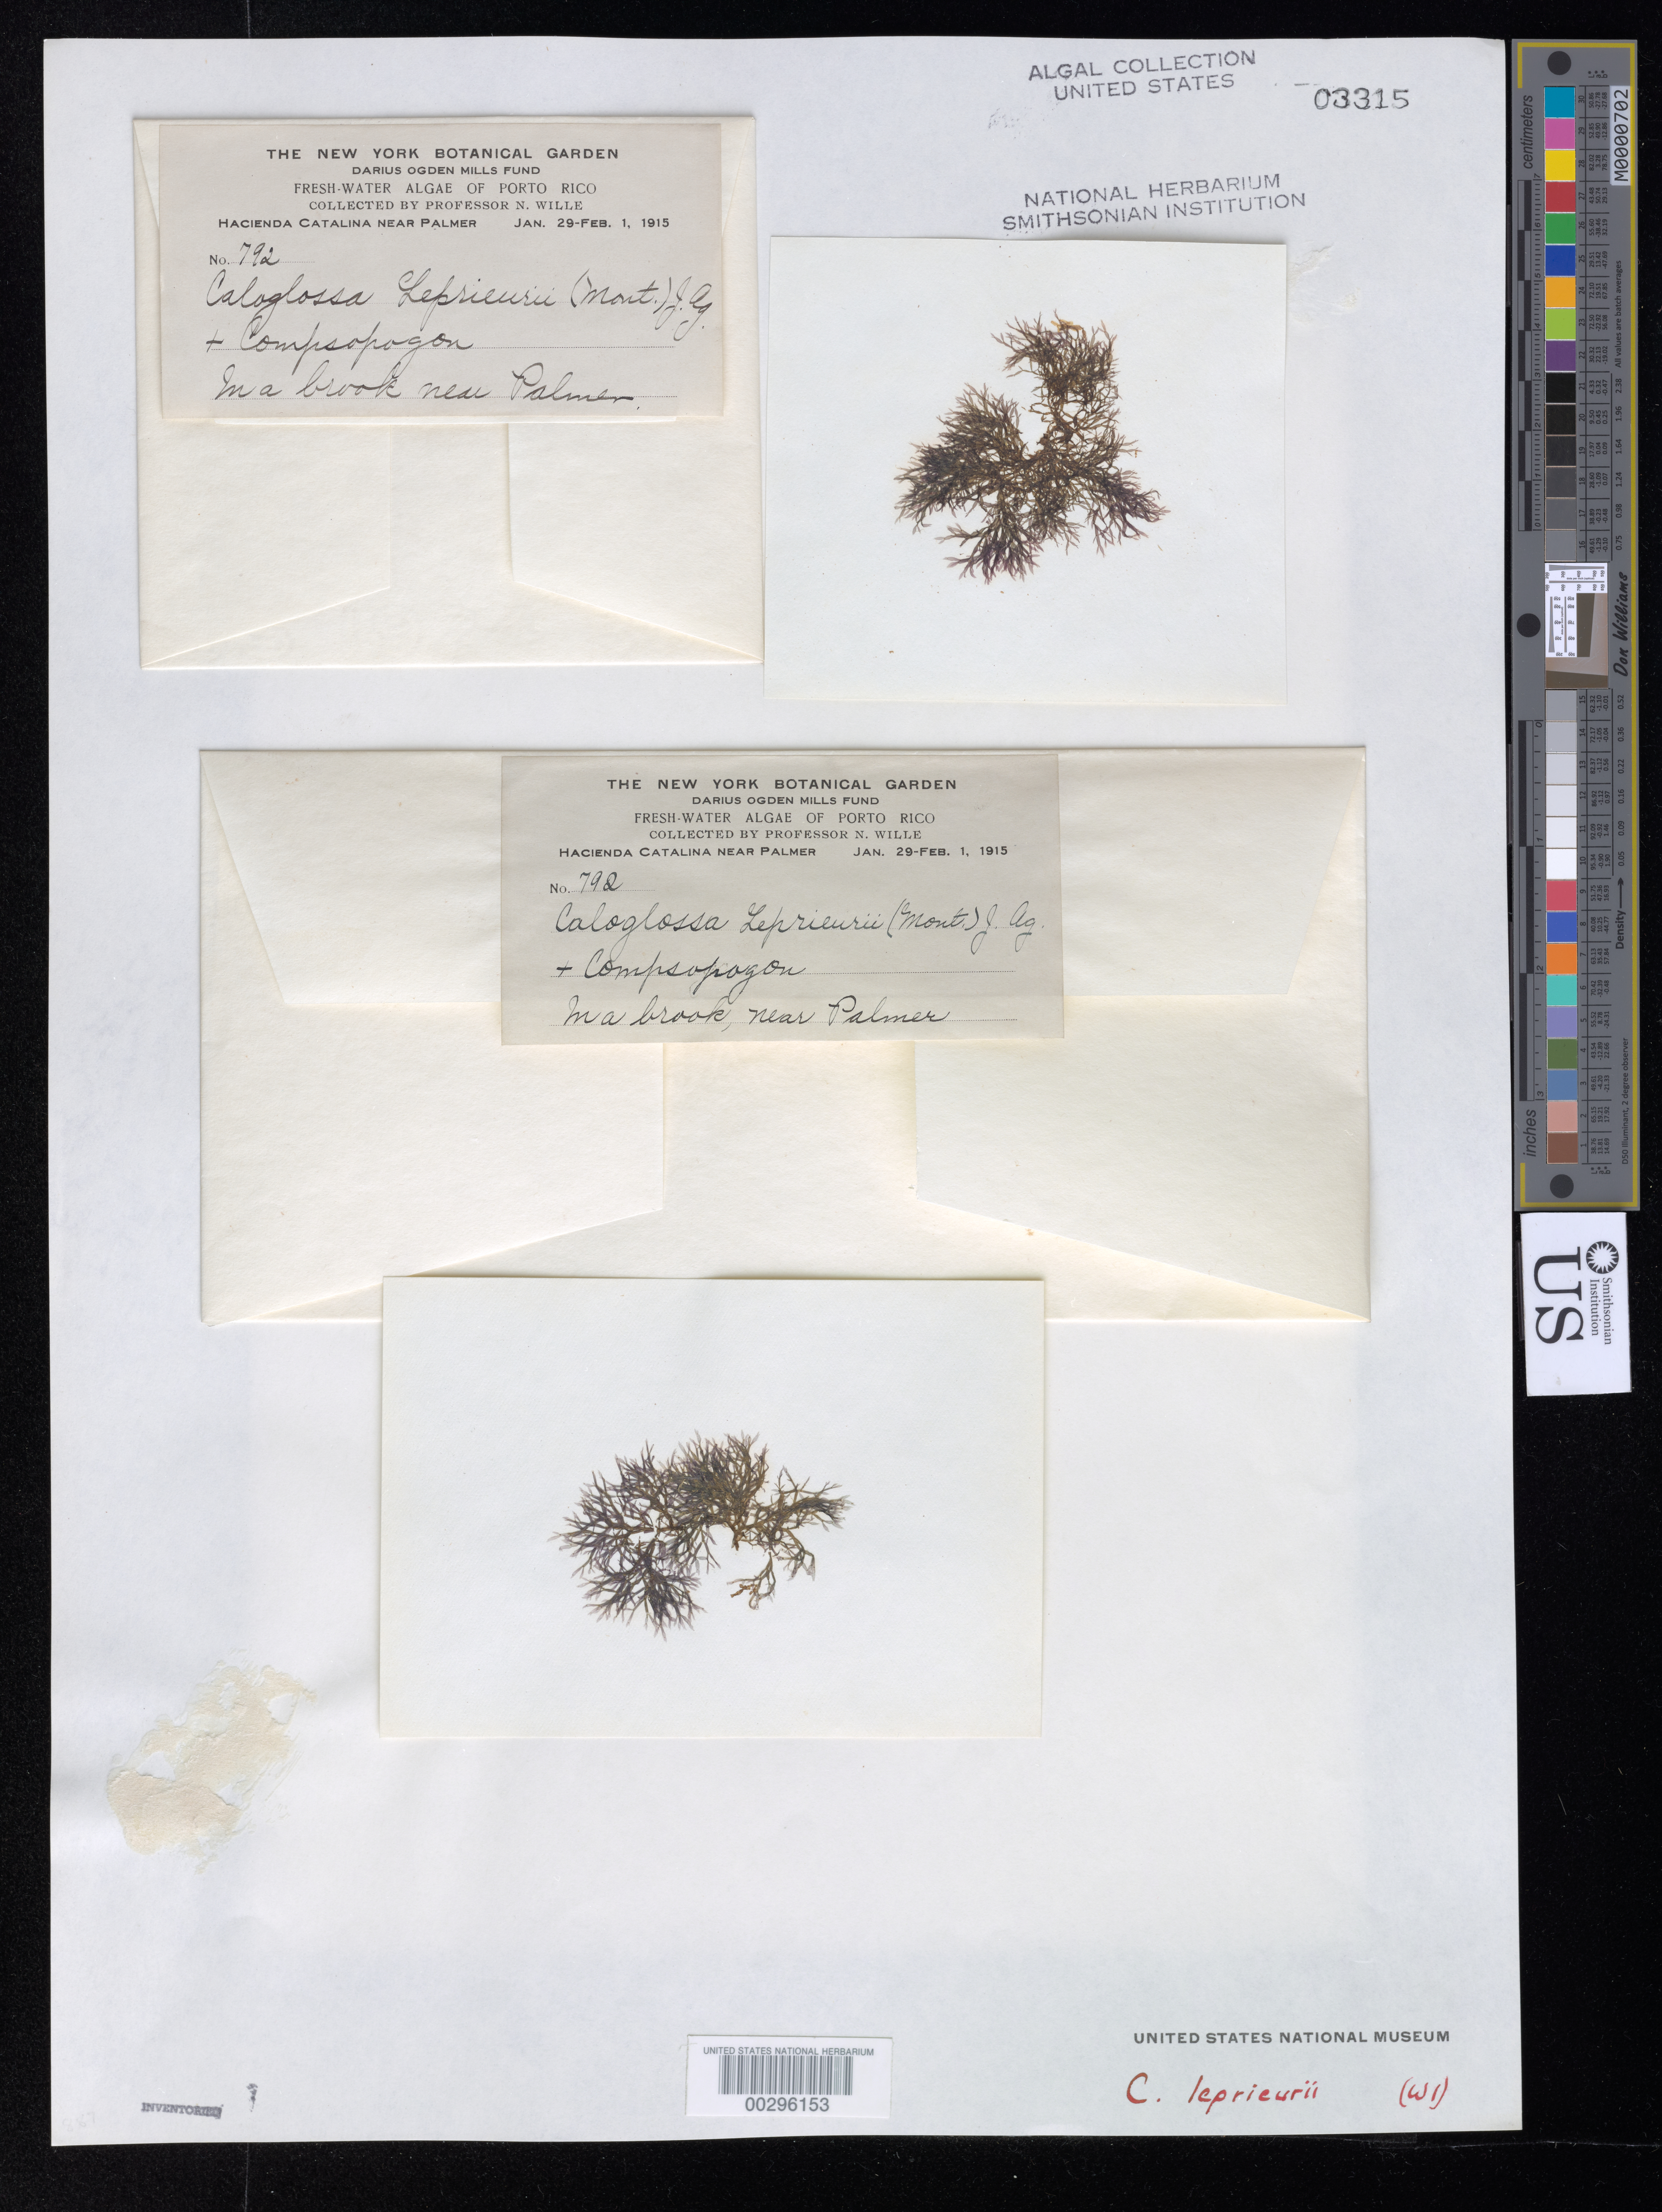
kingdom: Plantae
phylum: Rhodophyta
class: Florideophyceae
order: Ceramiales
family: Delesseriaceae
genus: Caloglossa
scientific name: Caloglossa leprieurii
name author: (Mont.) G. Martens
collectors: N. Wille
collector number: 792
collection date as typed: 29 Jan 1915 to 01 Feb 1915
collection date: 1915-01-29/1915-02-01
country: Puerto Rico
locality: Hacienda catalina, near palmer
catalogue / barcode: US 3315